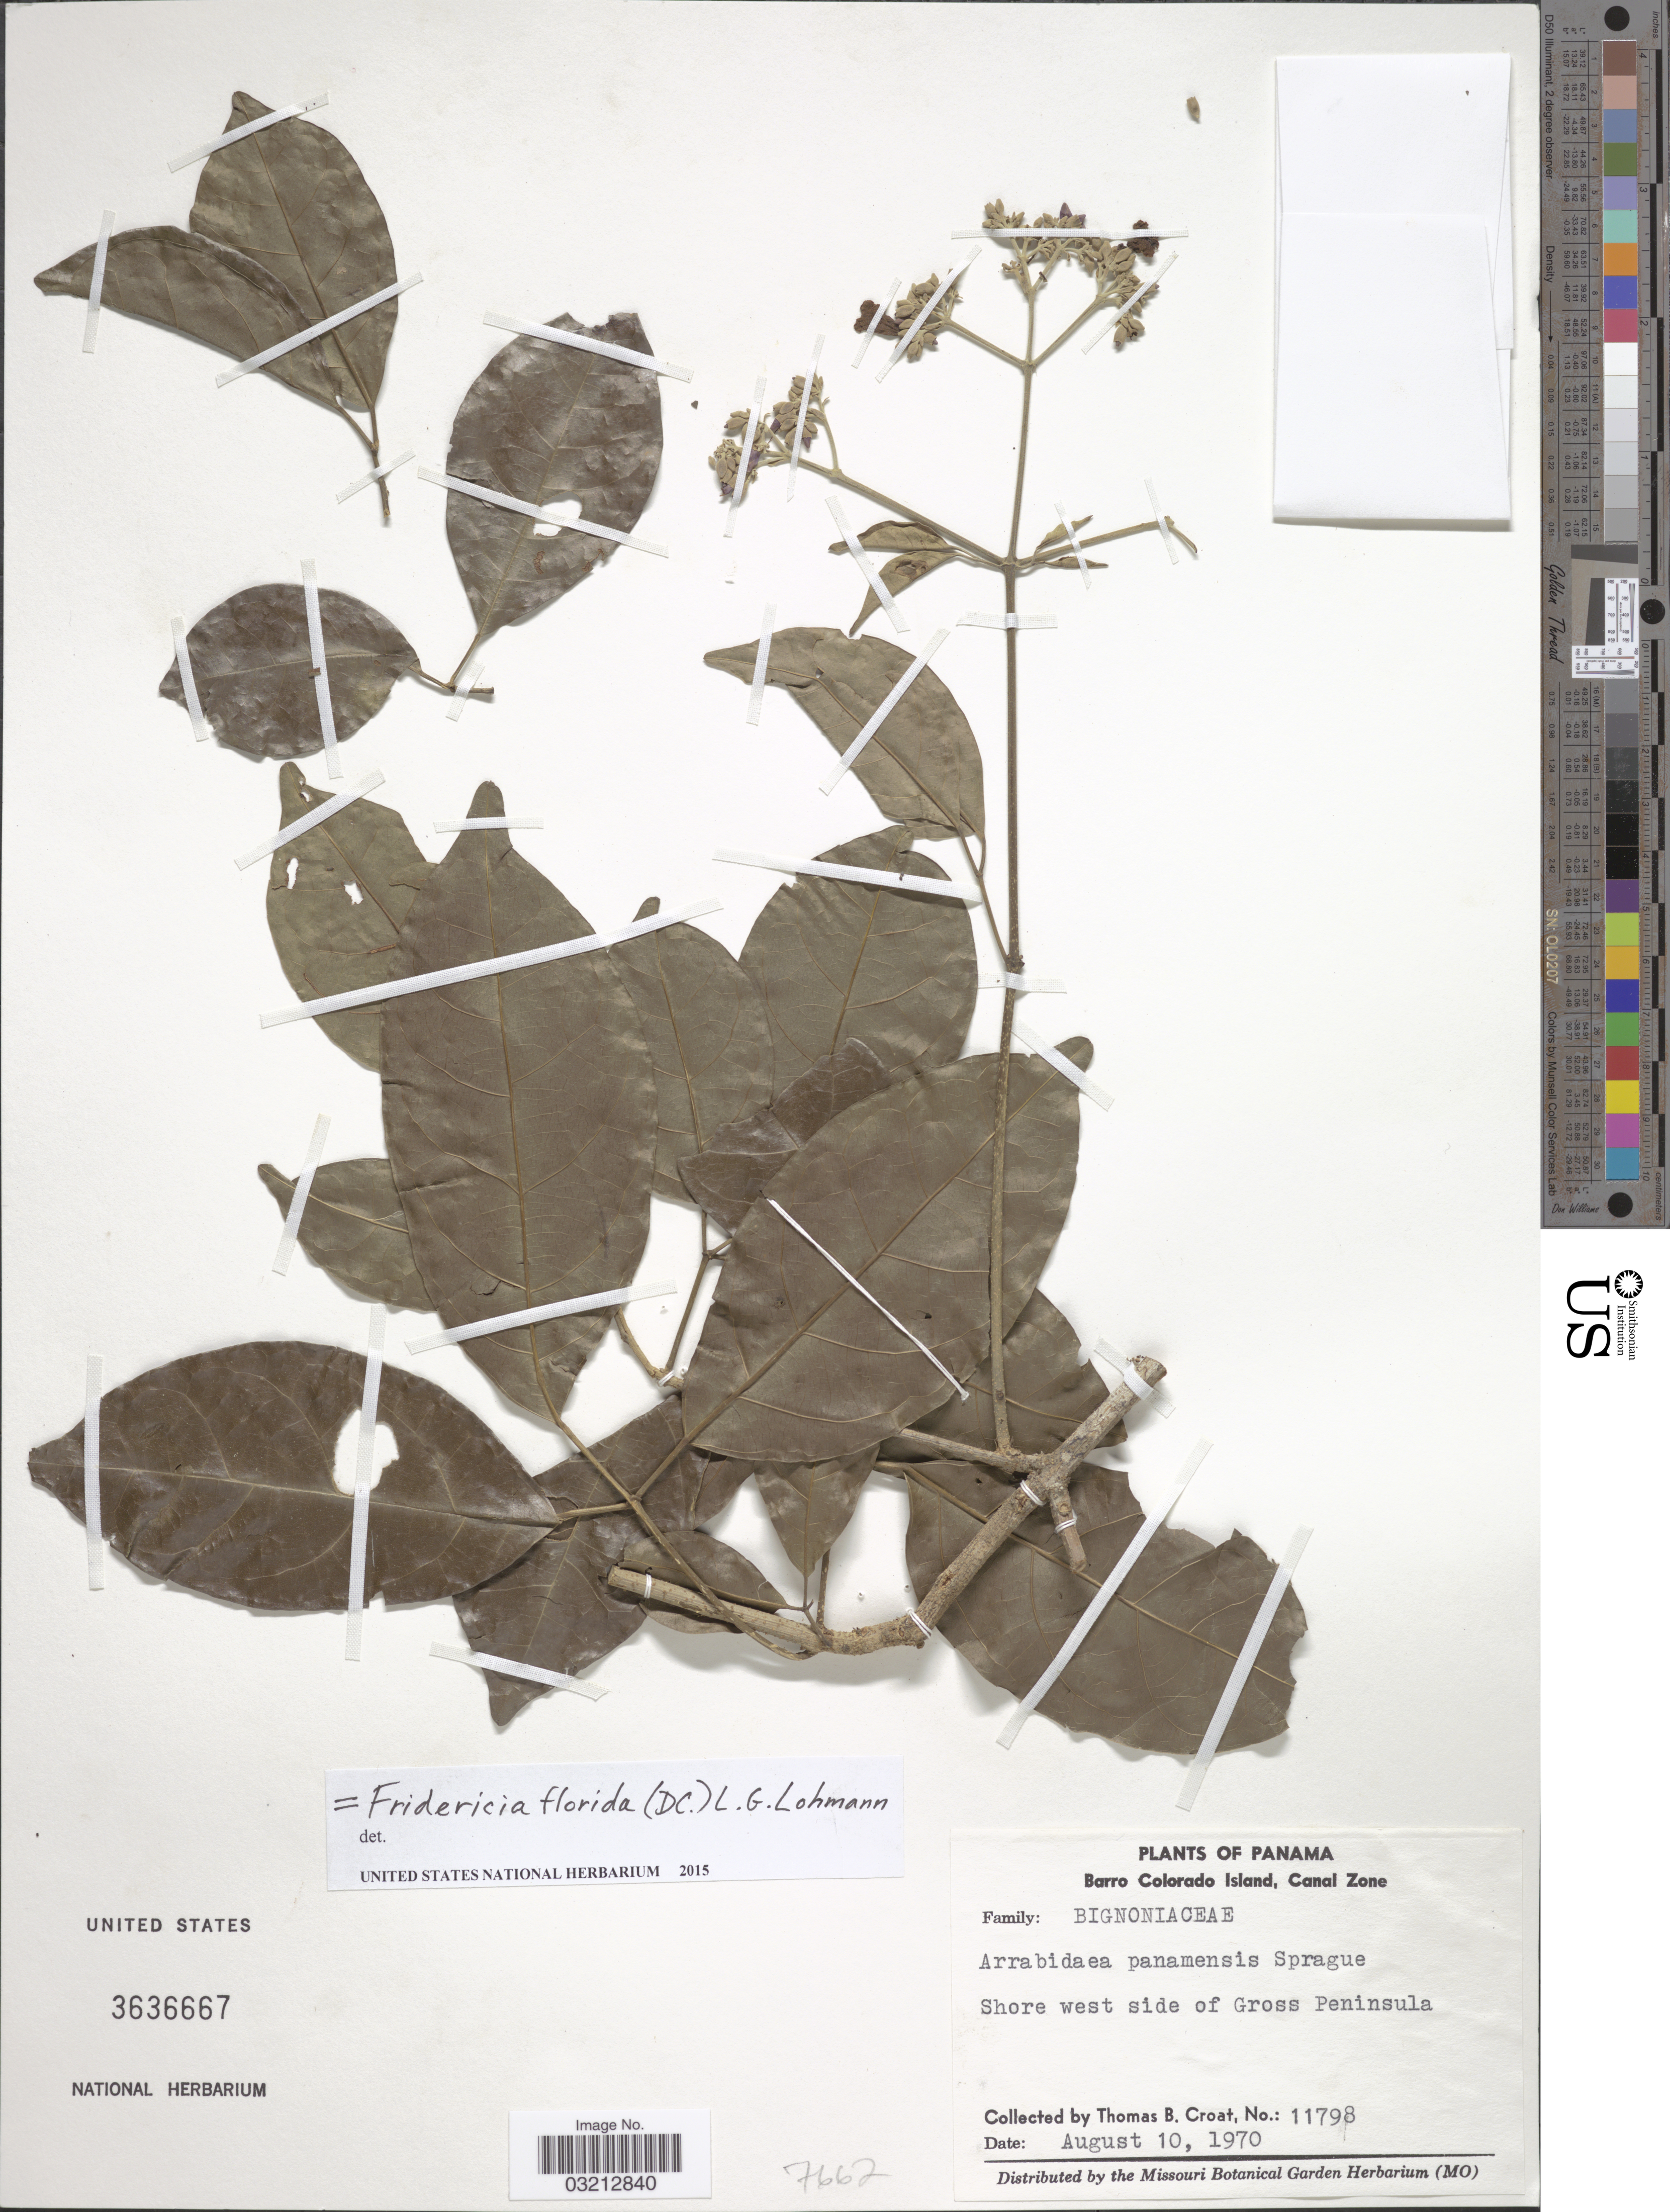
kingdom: Plantae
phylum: Tracheophyta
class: Magnoliopsida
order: Lamiales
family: Bignoniaceae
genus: Fridericia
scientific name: Fridericia florida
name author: (DC.) L.G. Lohmann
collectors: T. B. Croat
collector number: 11798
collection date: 1970-08-10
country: Panama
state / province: Panamá Oeste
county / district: Canal Zone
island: Barro Colorado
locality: Barro Colorado Island, Canal Zone. Shore west side of Gross Peninsula.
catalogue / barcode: US 3636667